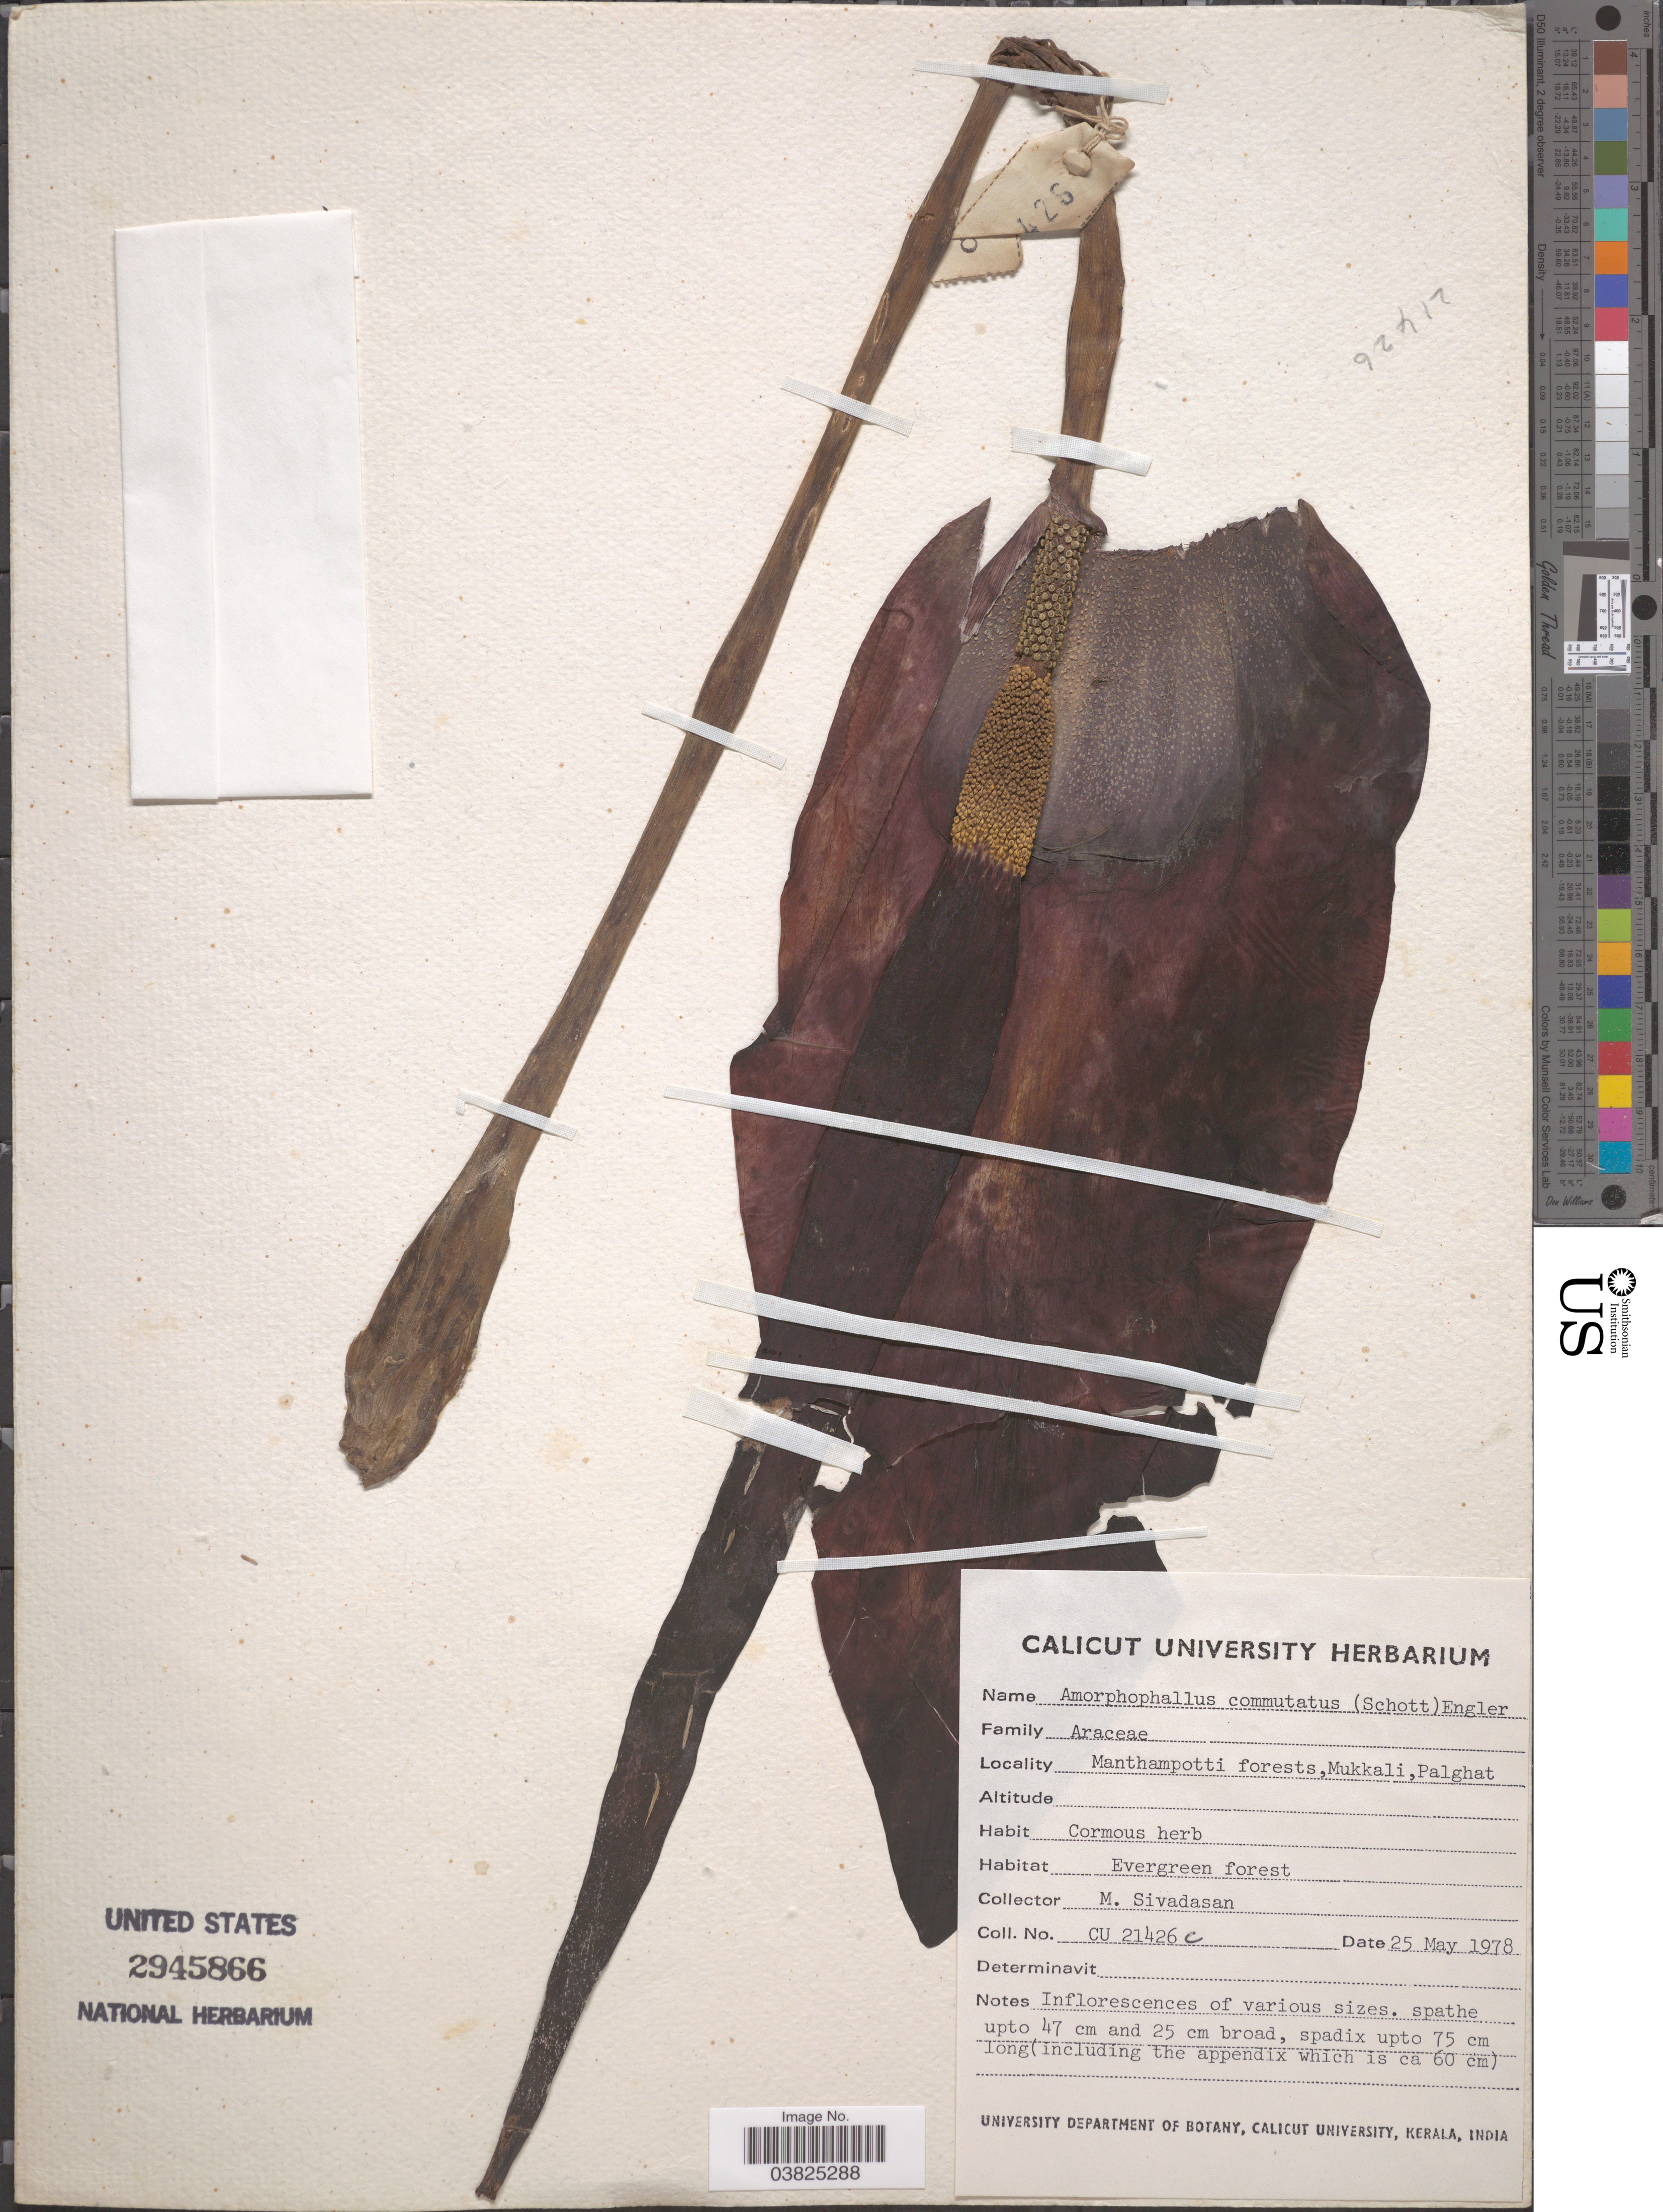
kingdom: Plantae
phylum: Tracheophyta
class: Liliopsida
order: Alismatales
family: Araceae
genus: Amorphophallus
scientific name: Amorphophallus commutatus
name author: (Schott) Engl.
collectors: M. Sivadasan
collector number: CU 21426c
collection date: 1978-05-25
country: India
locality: Manthampotti forests, Mukkali, Palghat.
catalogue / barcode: US 2945866